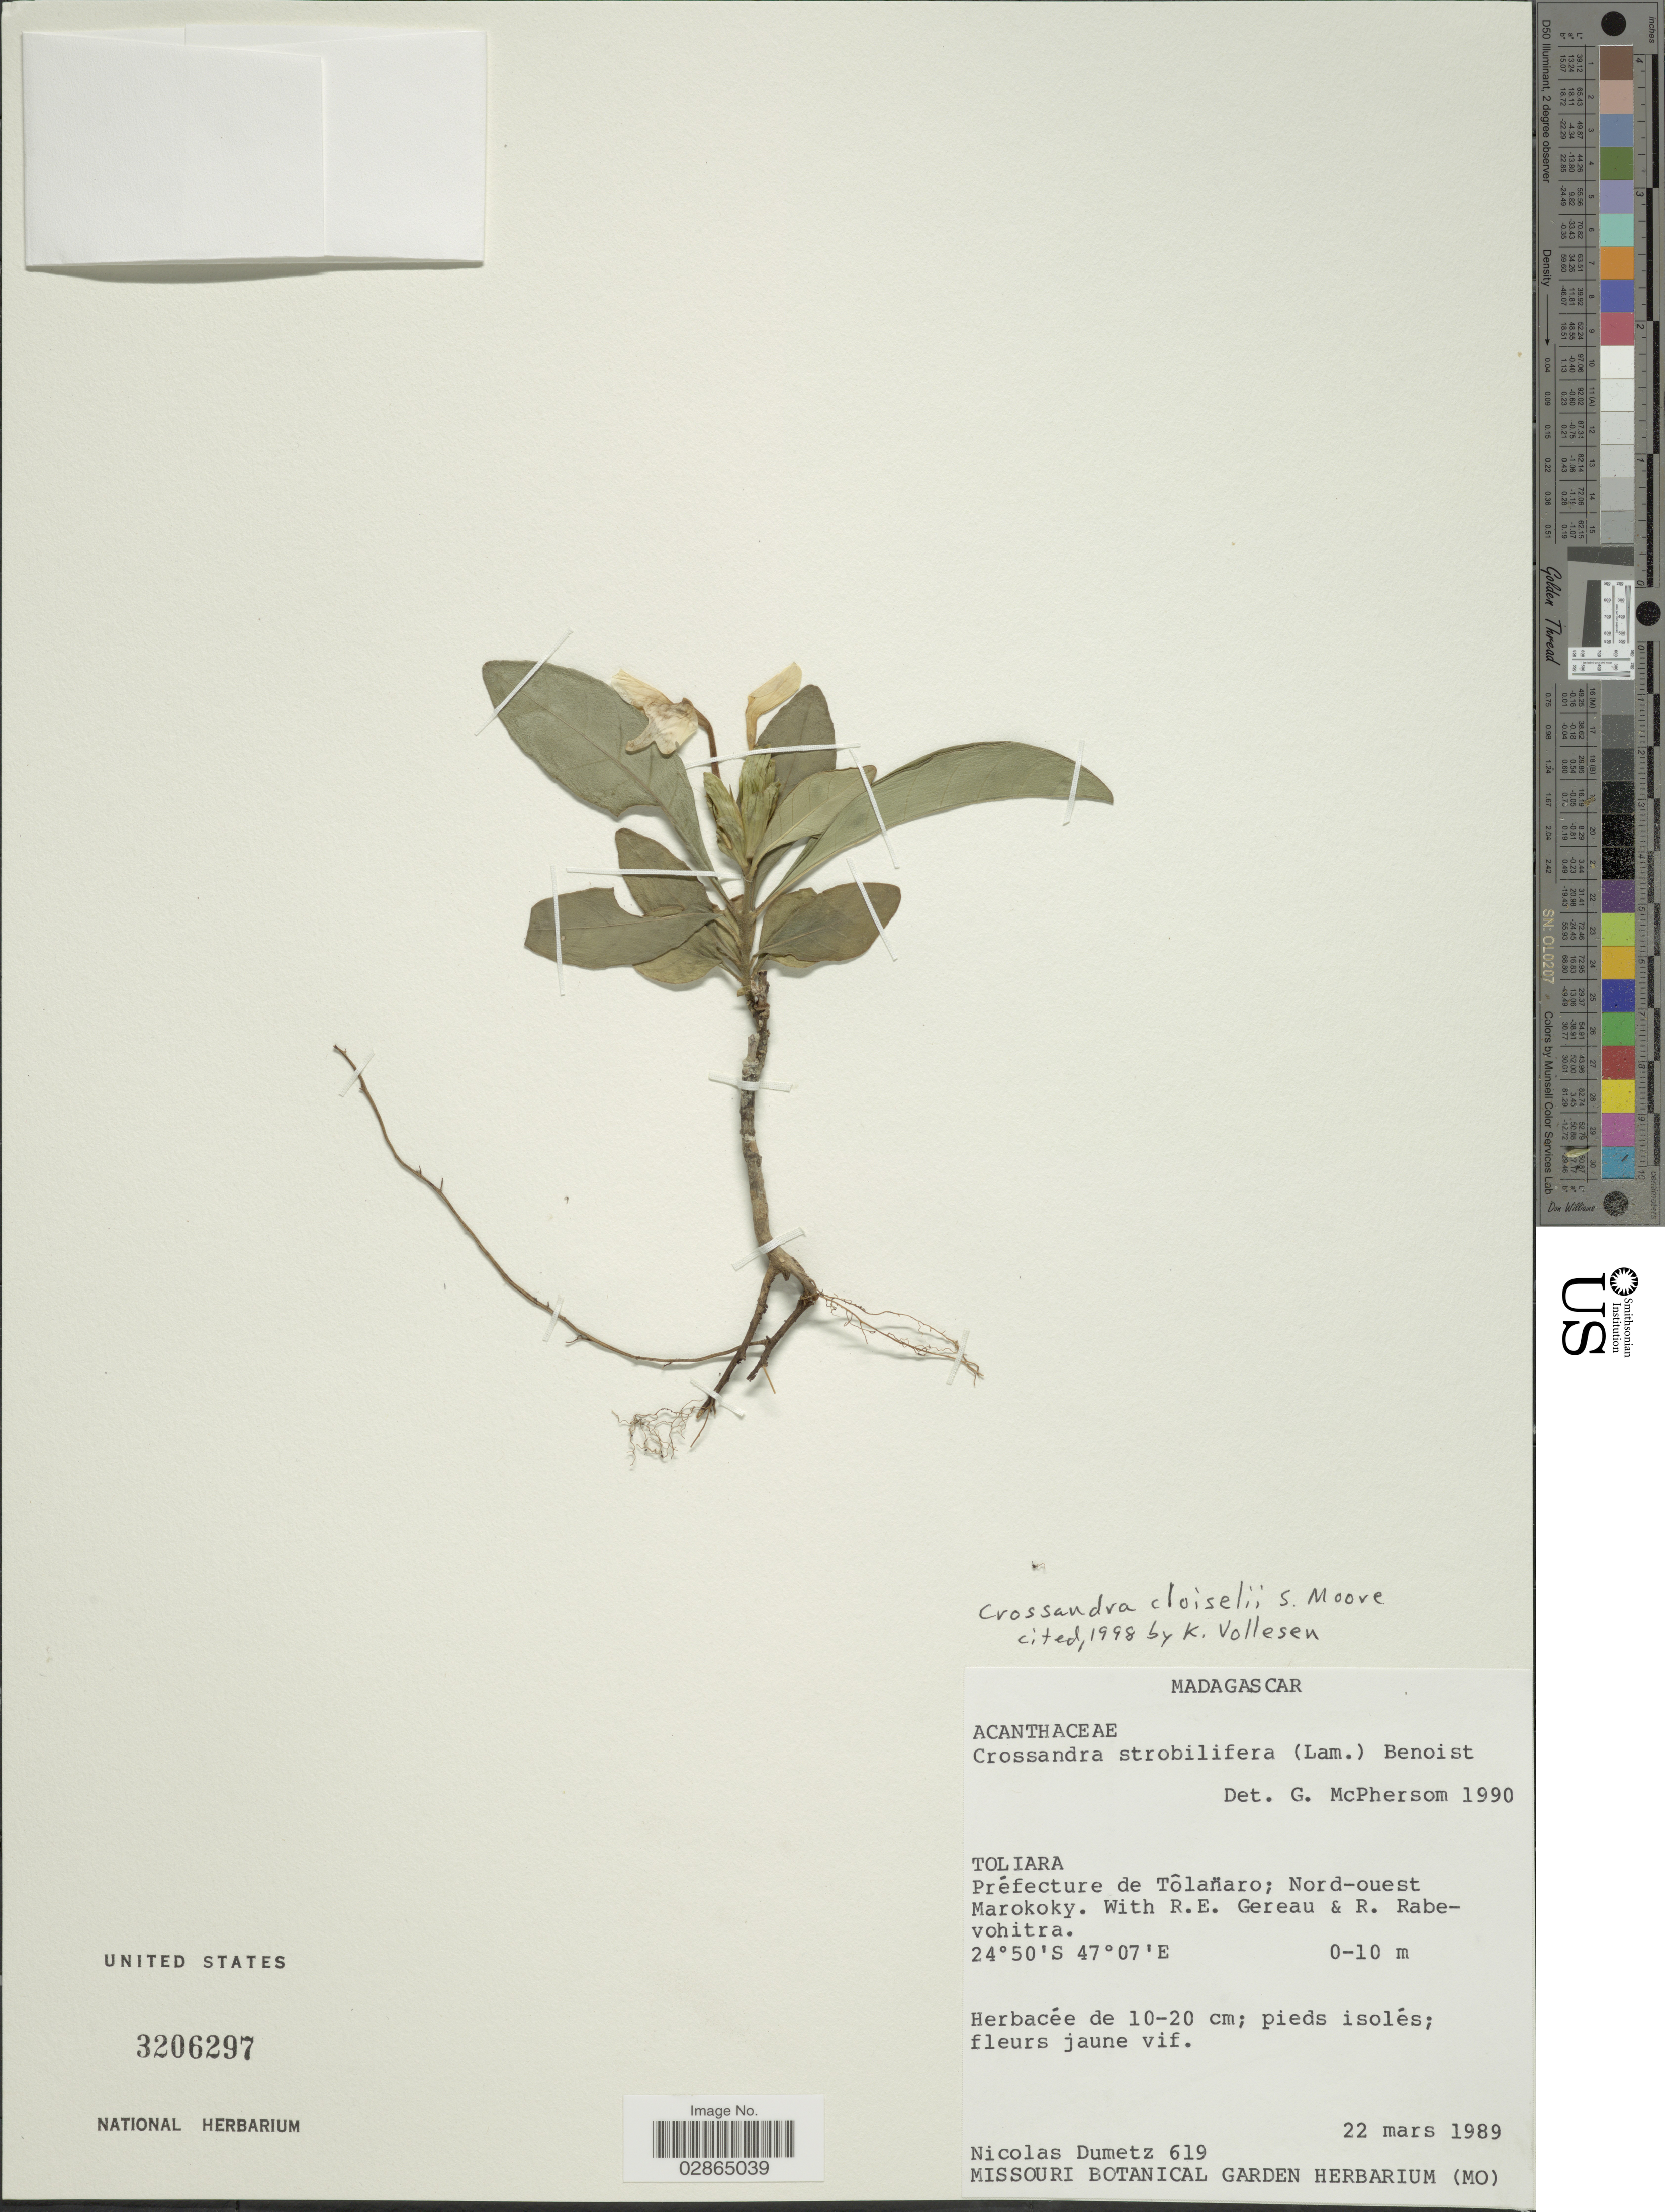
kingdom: Plantae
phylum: Tracheophyta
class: Magnoliopsida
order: Lamiales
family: Acanthaceae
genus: Crossandra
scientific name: Crossandra cloiselii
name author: S. Moore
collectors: N. Dumetz, R. Gereau & R. Rabevohitra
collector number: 619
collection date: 1989-03-22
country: Madagascar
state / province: Anosy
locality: Préfecture de Tôlañaro; Nord-ouest Marokoky.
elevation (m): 0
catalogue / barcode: US 3206297